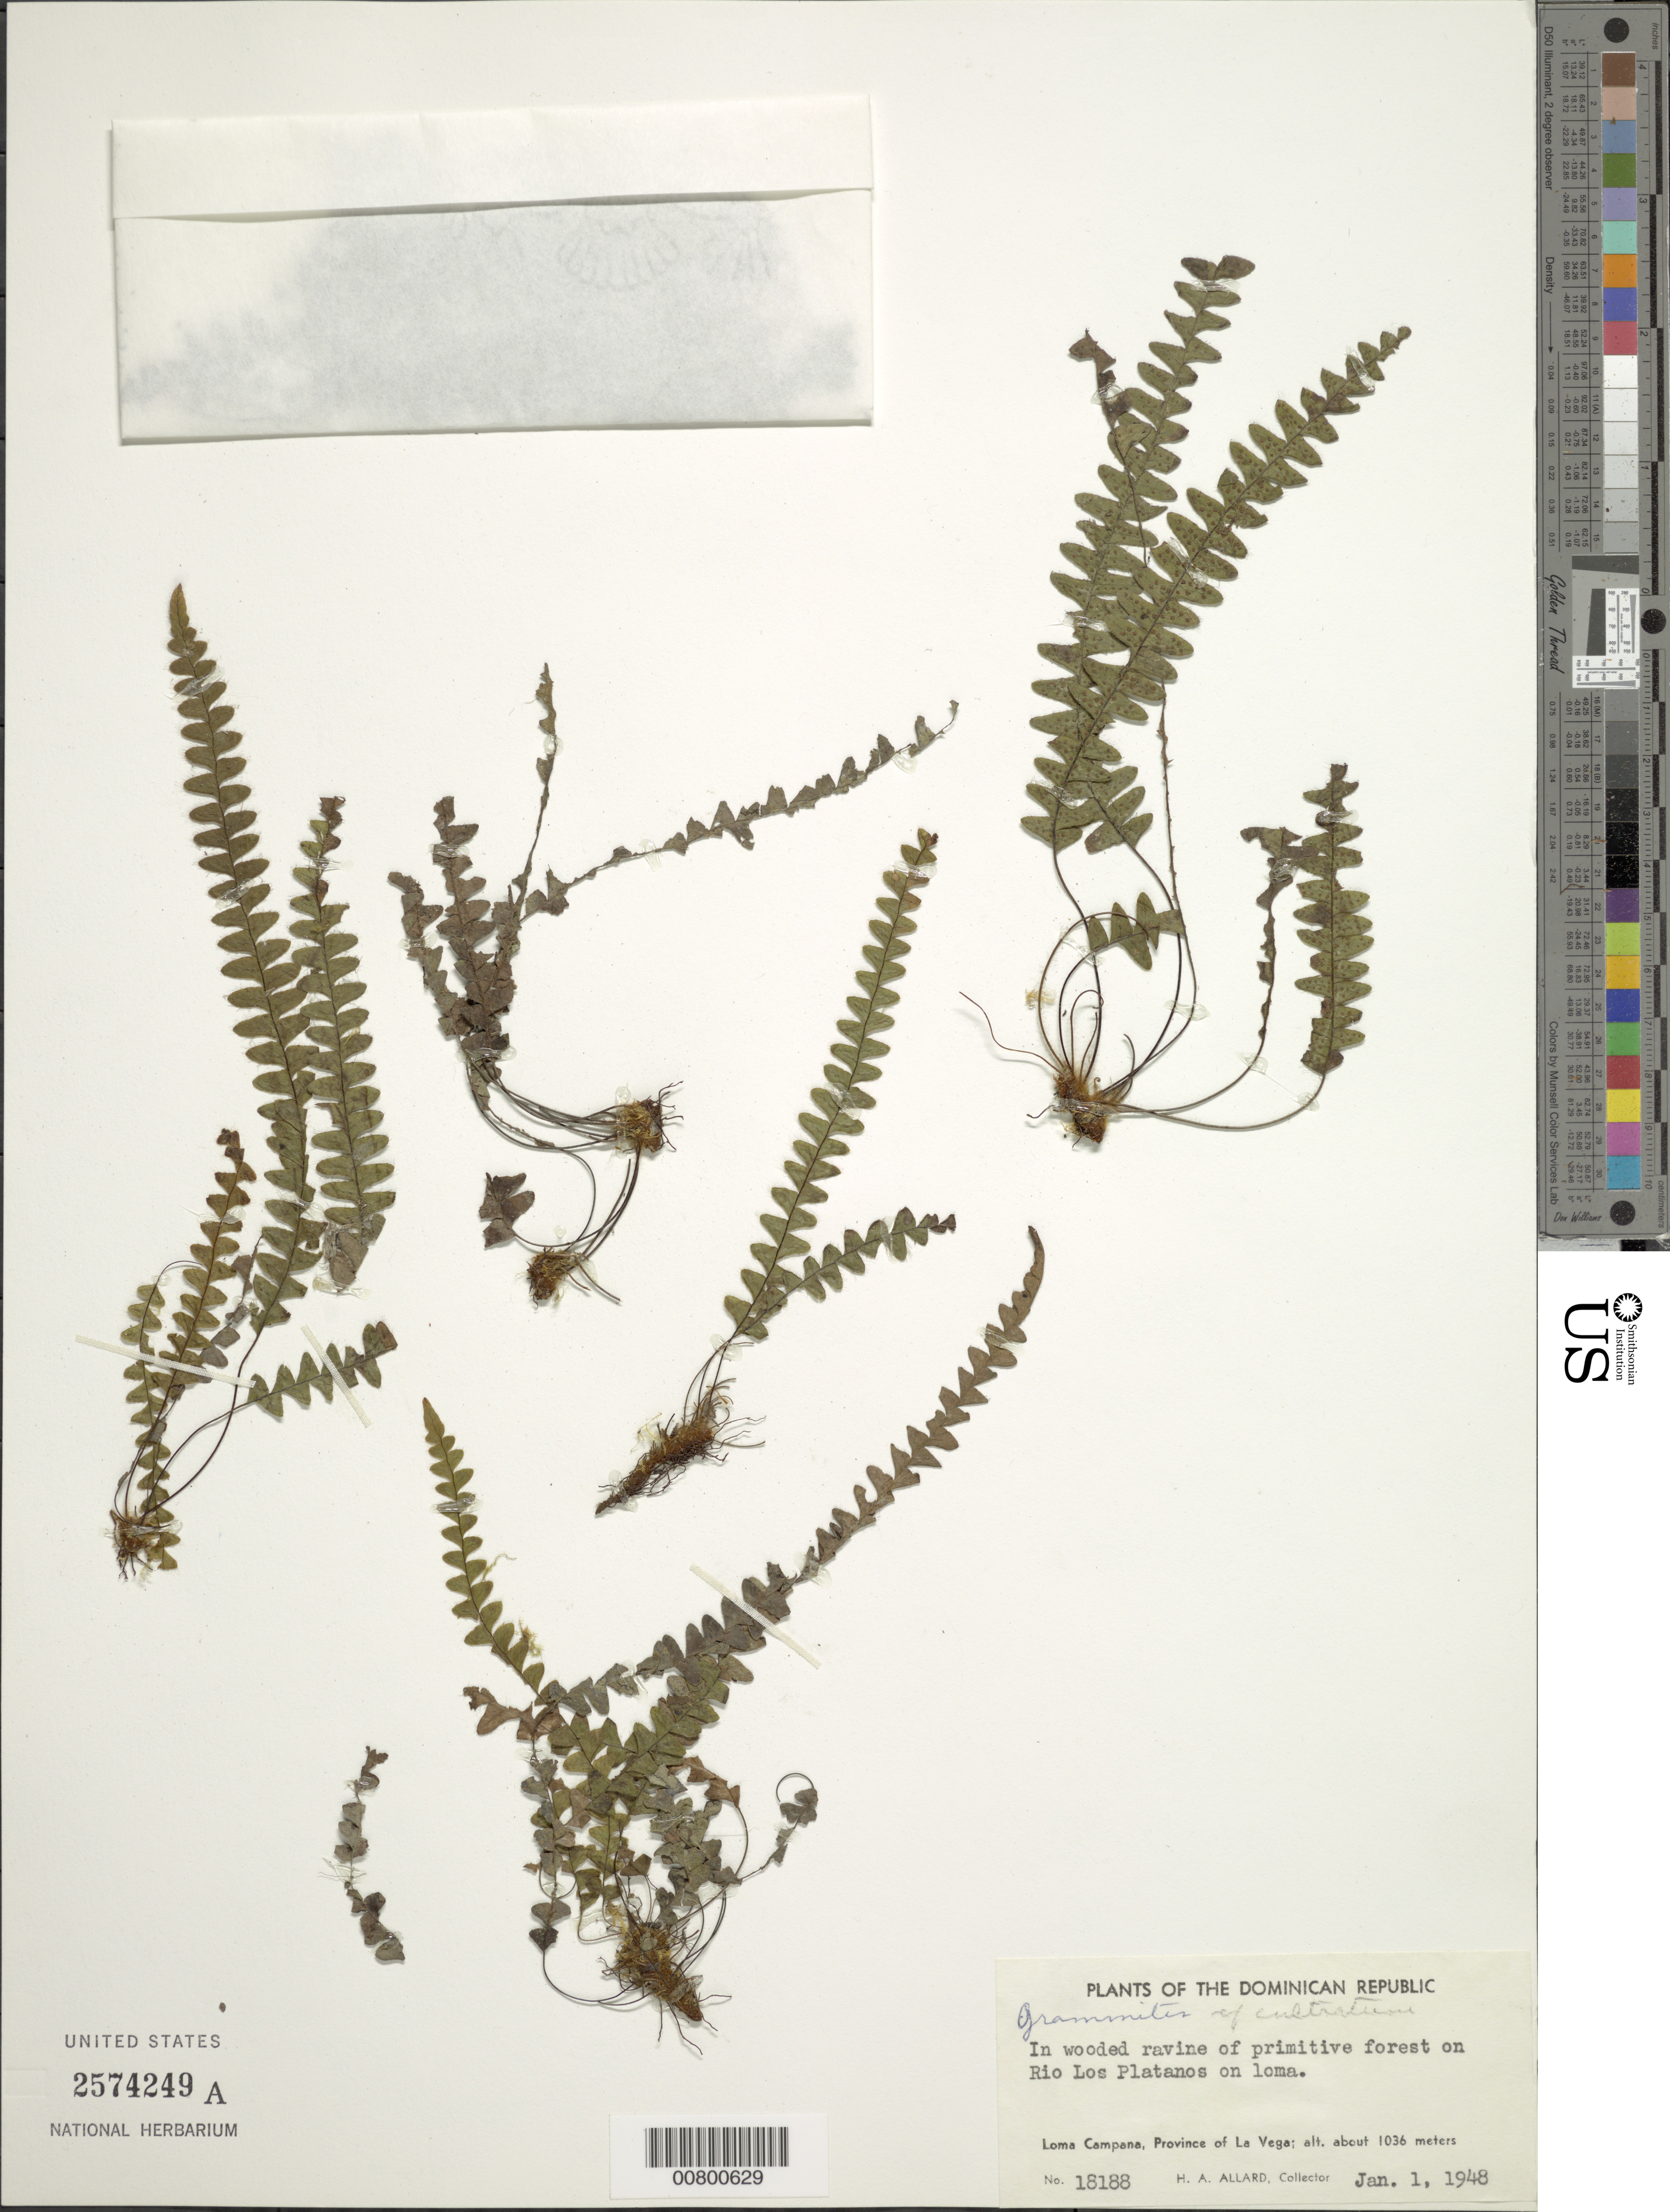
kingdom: Plantae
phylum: Tracheophyta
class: Polypodiopsida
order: Polypodiales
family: Polypodiaceae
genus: Alansmia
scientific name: Alansmia cultrata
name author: (Bory ex Willd.) Moguel & M. Kessler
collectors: H. A. Allard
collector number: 18188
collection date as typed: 01 Jan 1948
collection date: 1948-01-01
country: Dominican Republic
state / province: La Vega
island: Hispaniola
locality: Lloma Campana, rio Los Plantanos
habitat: Wooded ravine of primitive forest on loma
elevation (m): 1036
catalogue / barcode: US 2574249A